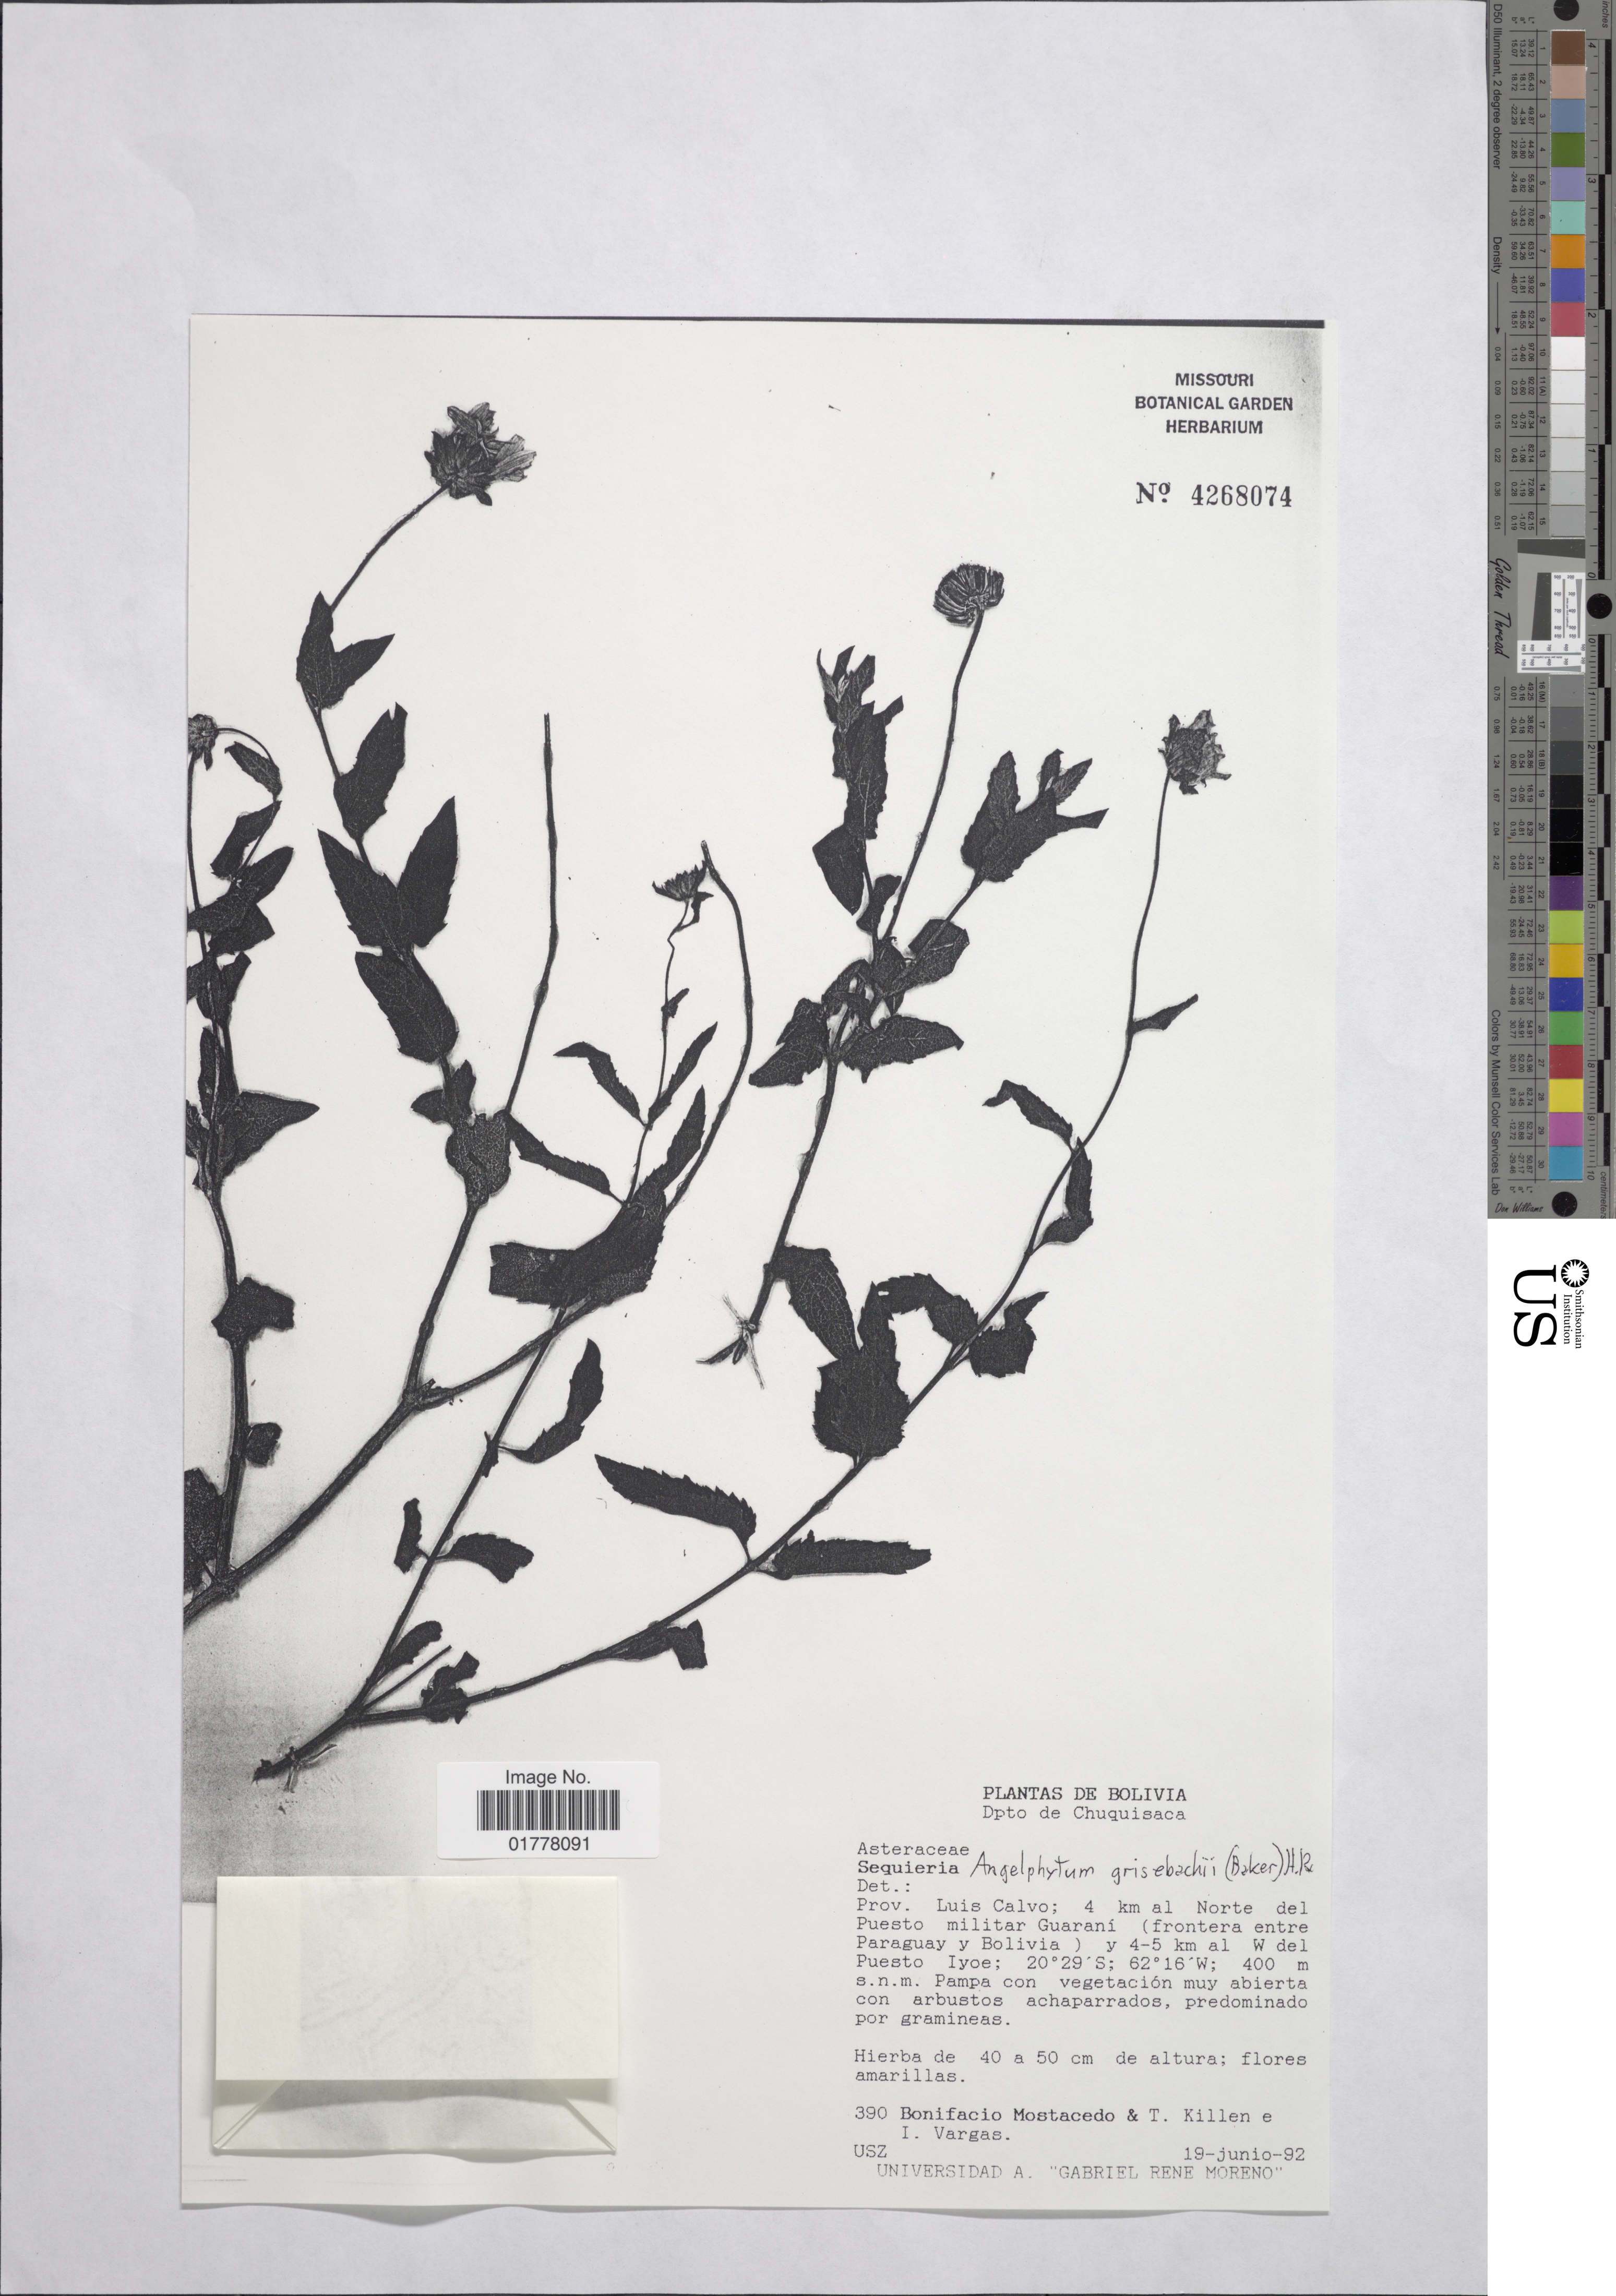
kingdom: Plantae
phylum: Tracheophyta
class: Magnoliopsida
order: Asterales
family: Asteraceae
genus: Angelphytum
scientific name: Angelphytum grisebachii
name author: Baker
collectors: B. Mostacedo, T. Killen & I. Vargas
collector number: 390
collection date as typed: Transcribed d/m/y: 19/6/92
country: Bolivia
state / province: Chuquisaca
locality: Dpto de Chuquisaca. Prov. Luis Calvo;l 4 km al Norte del Puesto militar Guaraní (frontera entre Paraguay y Bolivia) y 4-5 km al W del Puesto Iyoe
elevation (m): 400